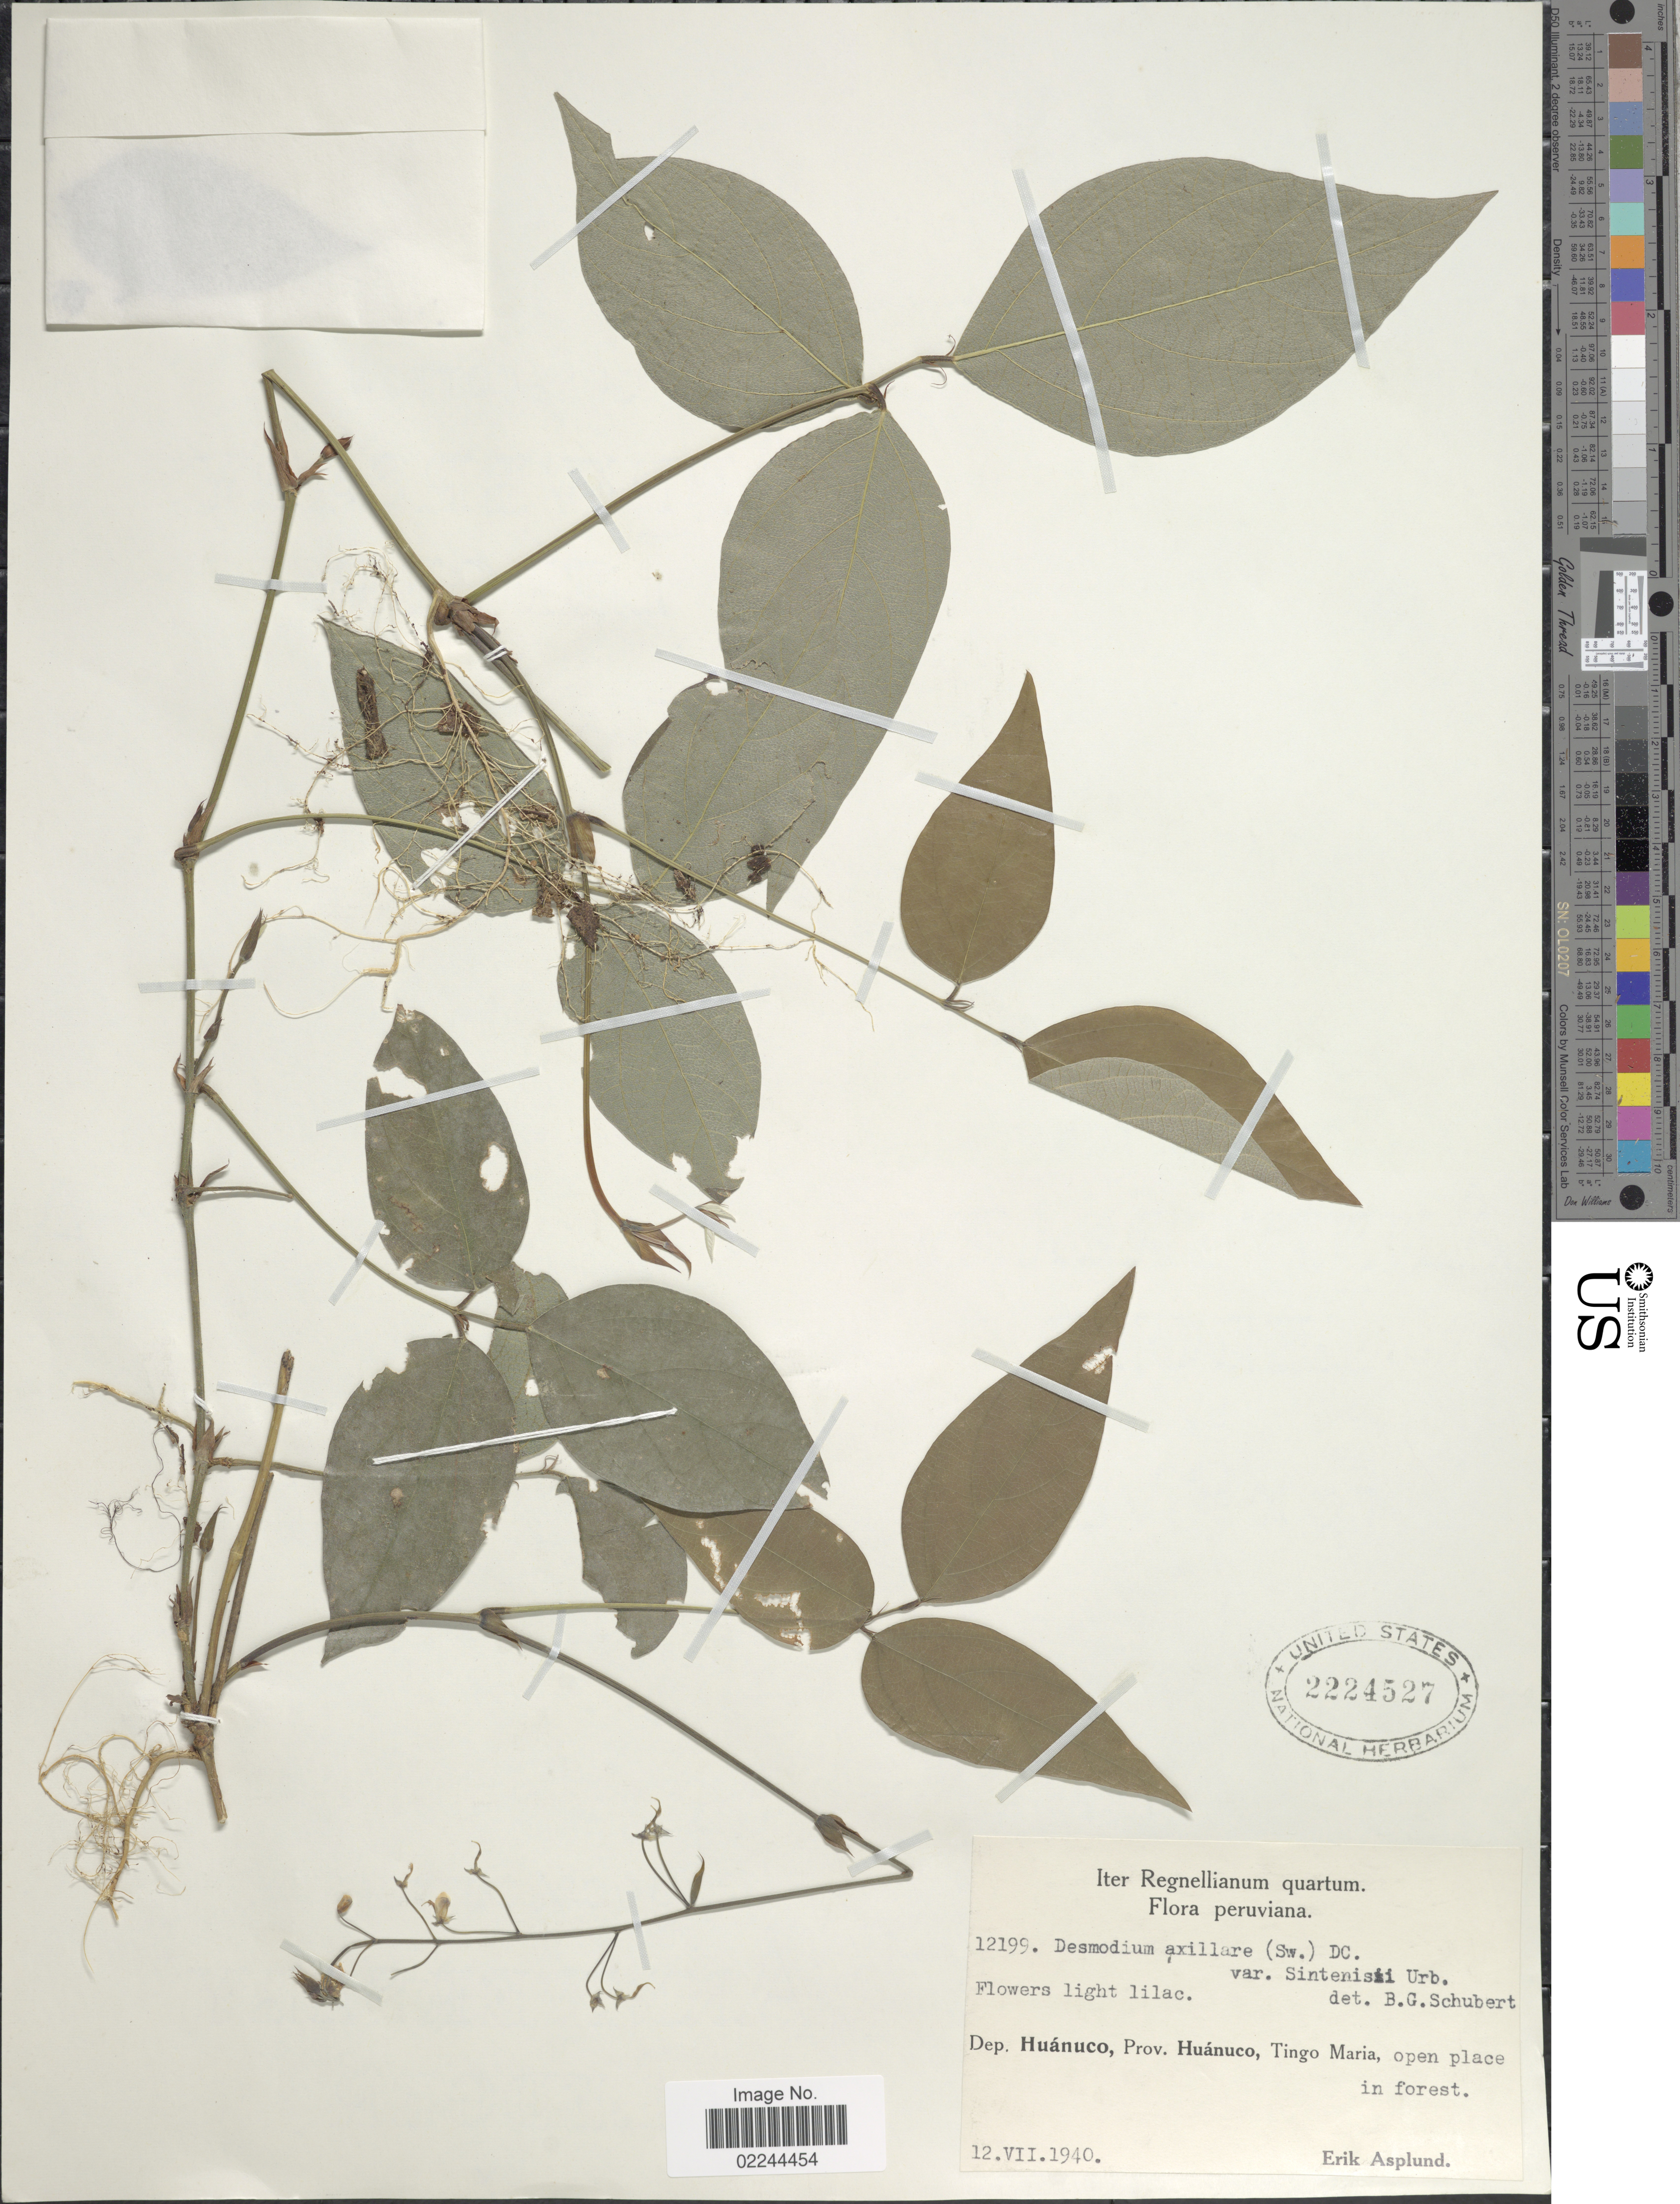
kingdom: Plantae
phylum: Tracheophyta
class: Magnoliopsida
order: Fabales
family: Fabaceae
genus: Desmodium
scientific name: Desmodium axillare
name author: (Sw.) DC.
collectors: E. Asplund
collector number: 12199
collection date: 1940-07-12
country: Peru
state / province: Huánuco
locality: Peruviana. Dep. Huanuco, Prov. Huanuco, Tingo Maria, open place in forest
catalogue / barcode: US 2224527